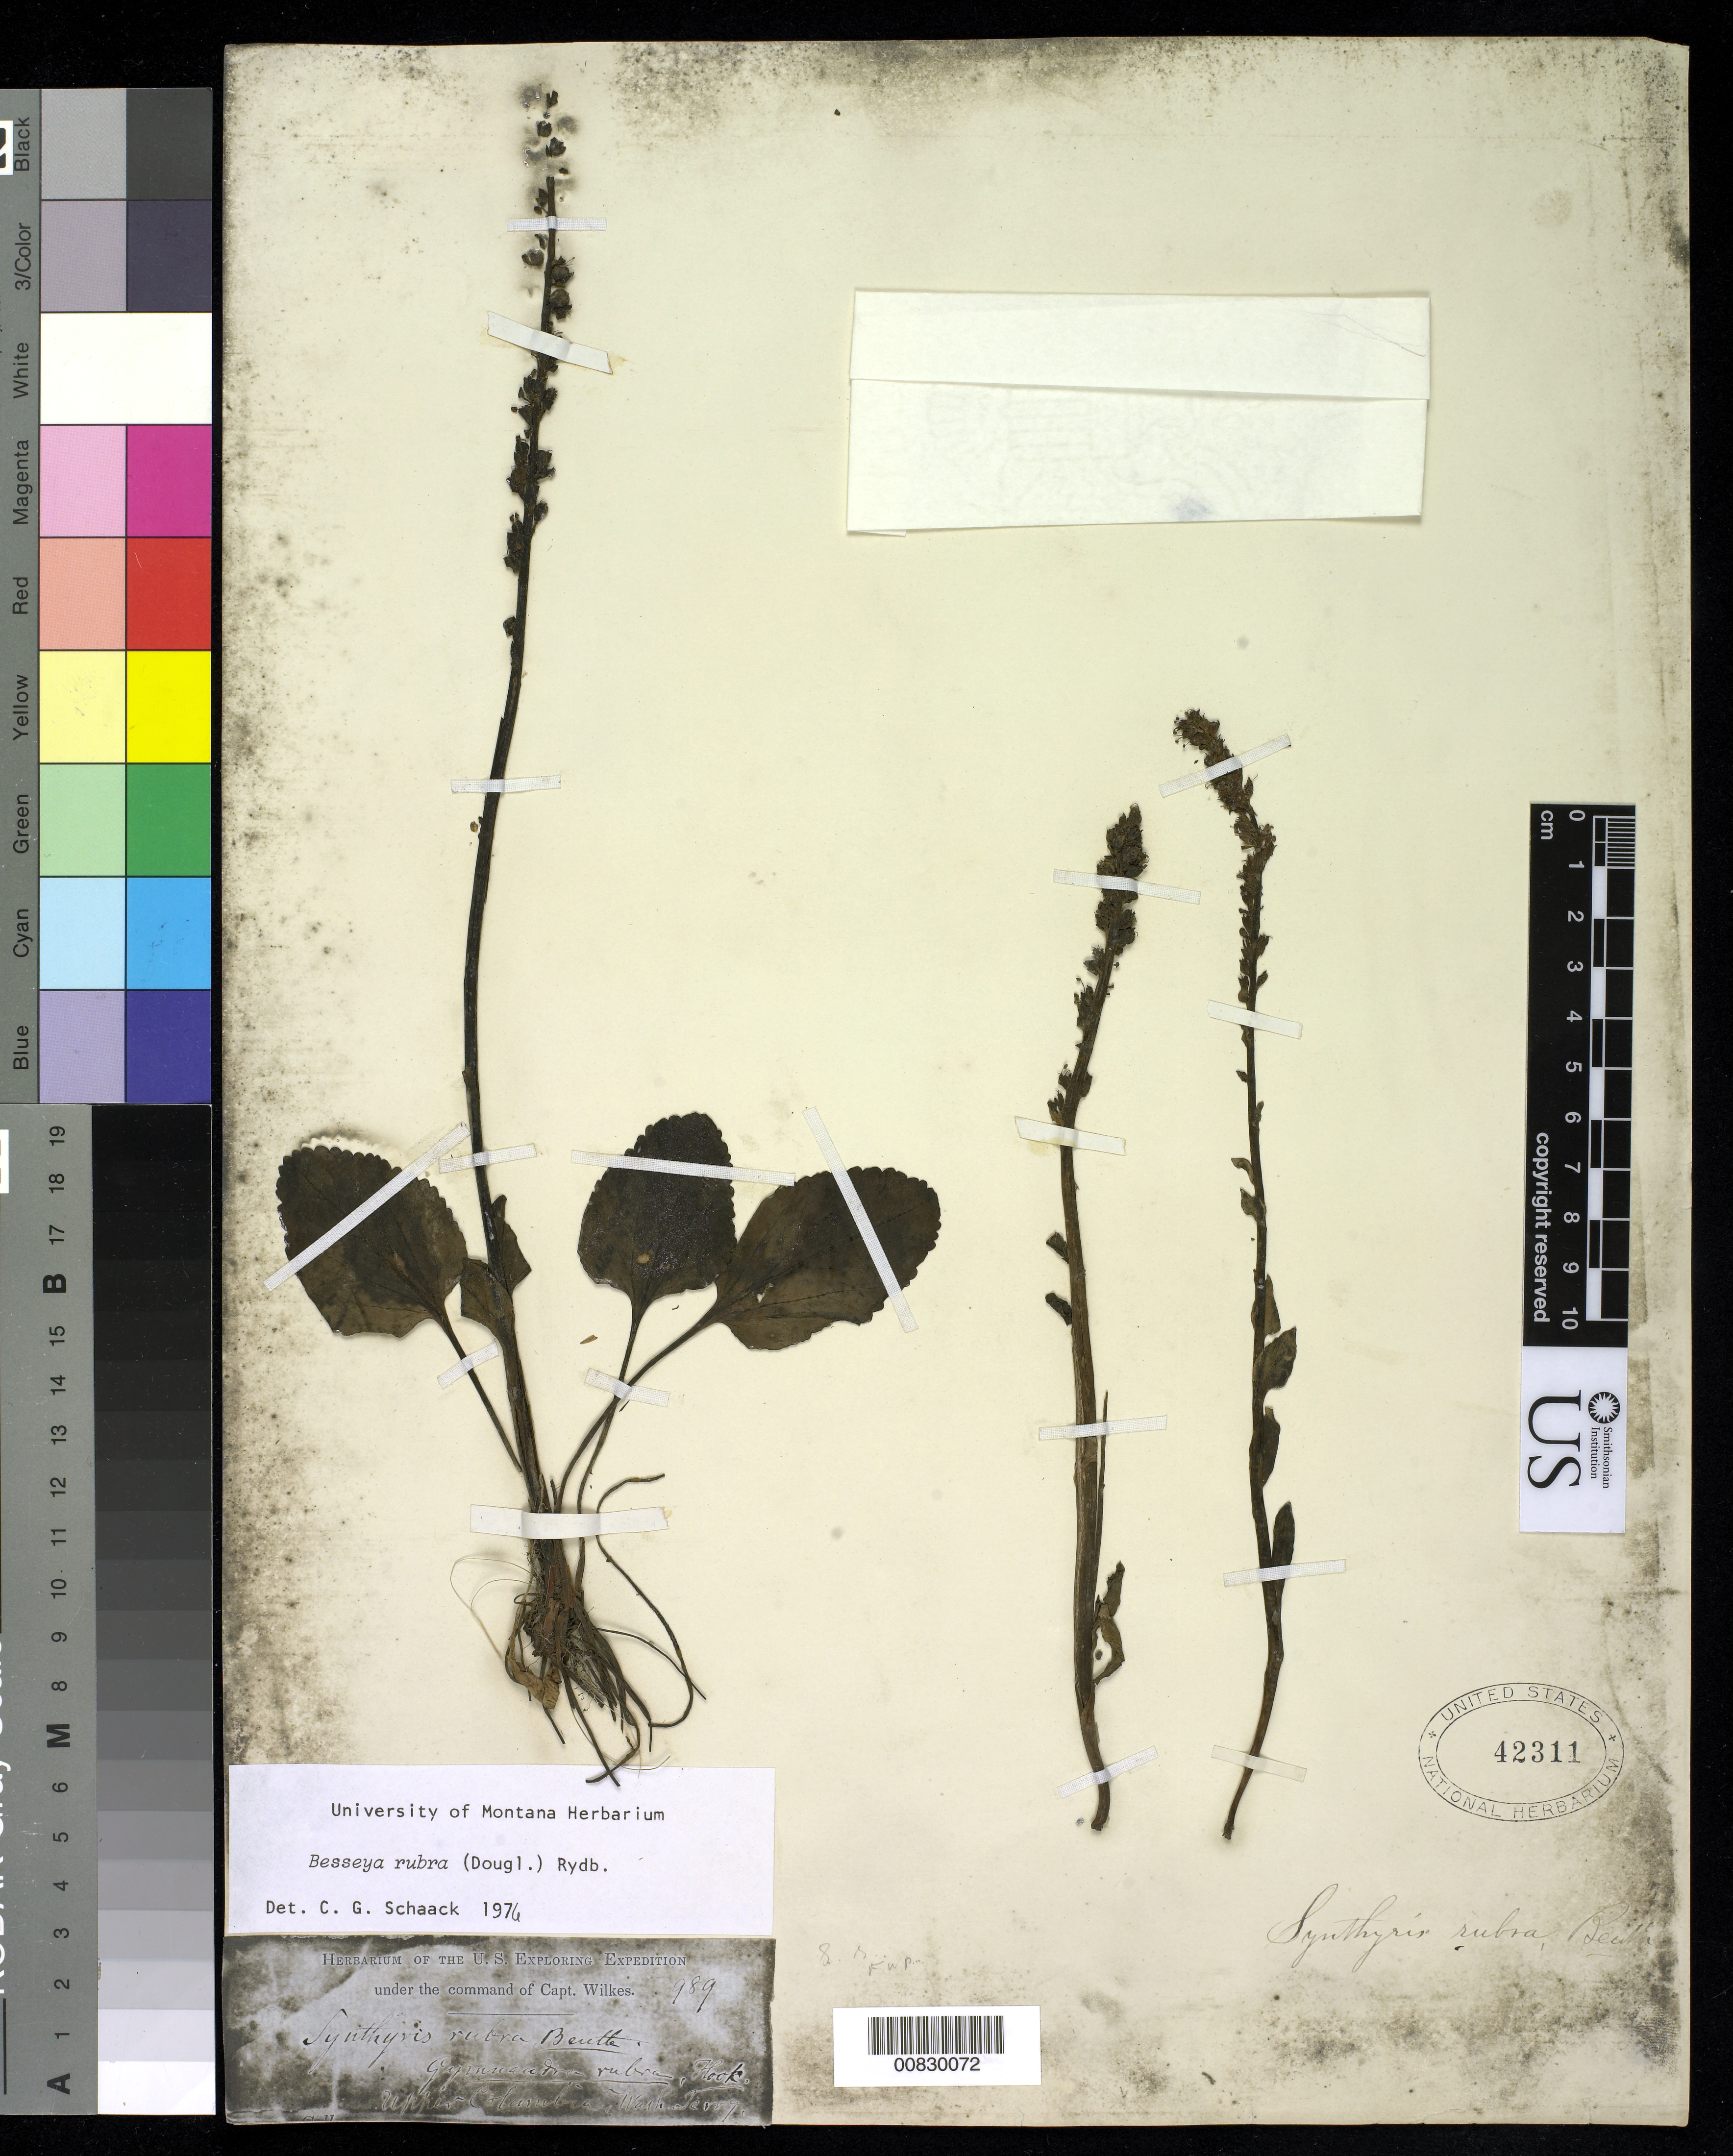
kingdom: Plantae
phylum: Tracheophyta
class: Magnoliopsida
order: Lamiales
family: Plantaginaceae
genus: Synthyris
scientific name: Synthyris rubra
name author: (Douglas ex Hook.) Benth.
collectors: Wilkes Explor. Exped.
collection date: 1838/1842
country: United States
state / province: Washington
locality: Upper Columbia, Wash. Terry.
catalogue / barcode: US 42311